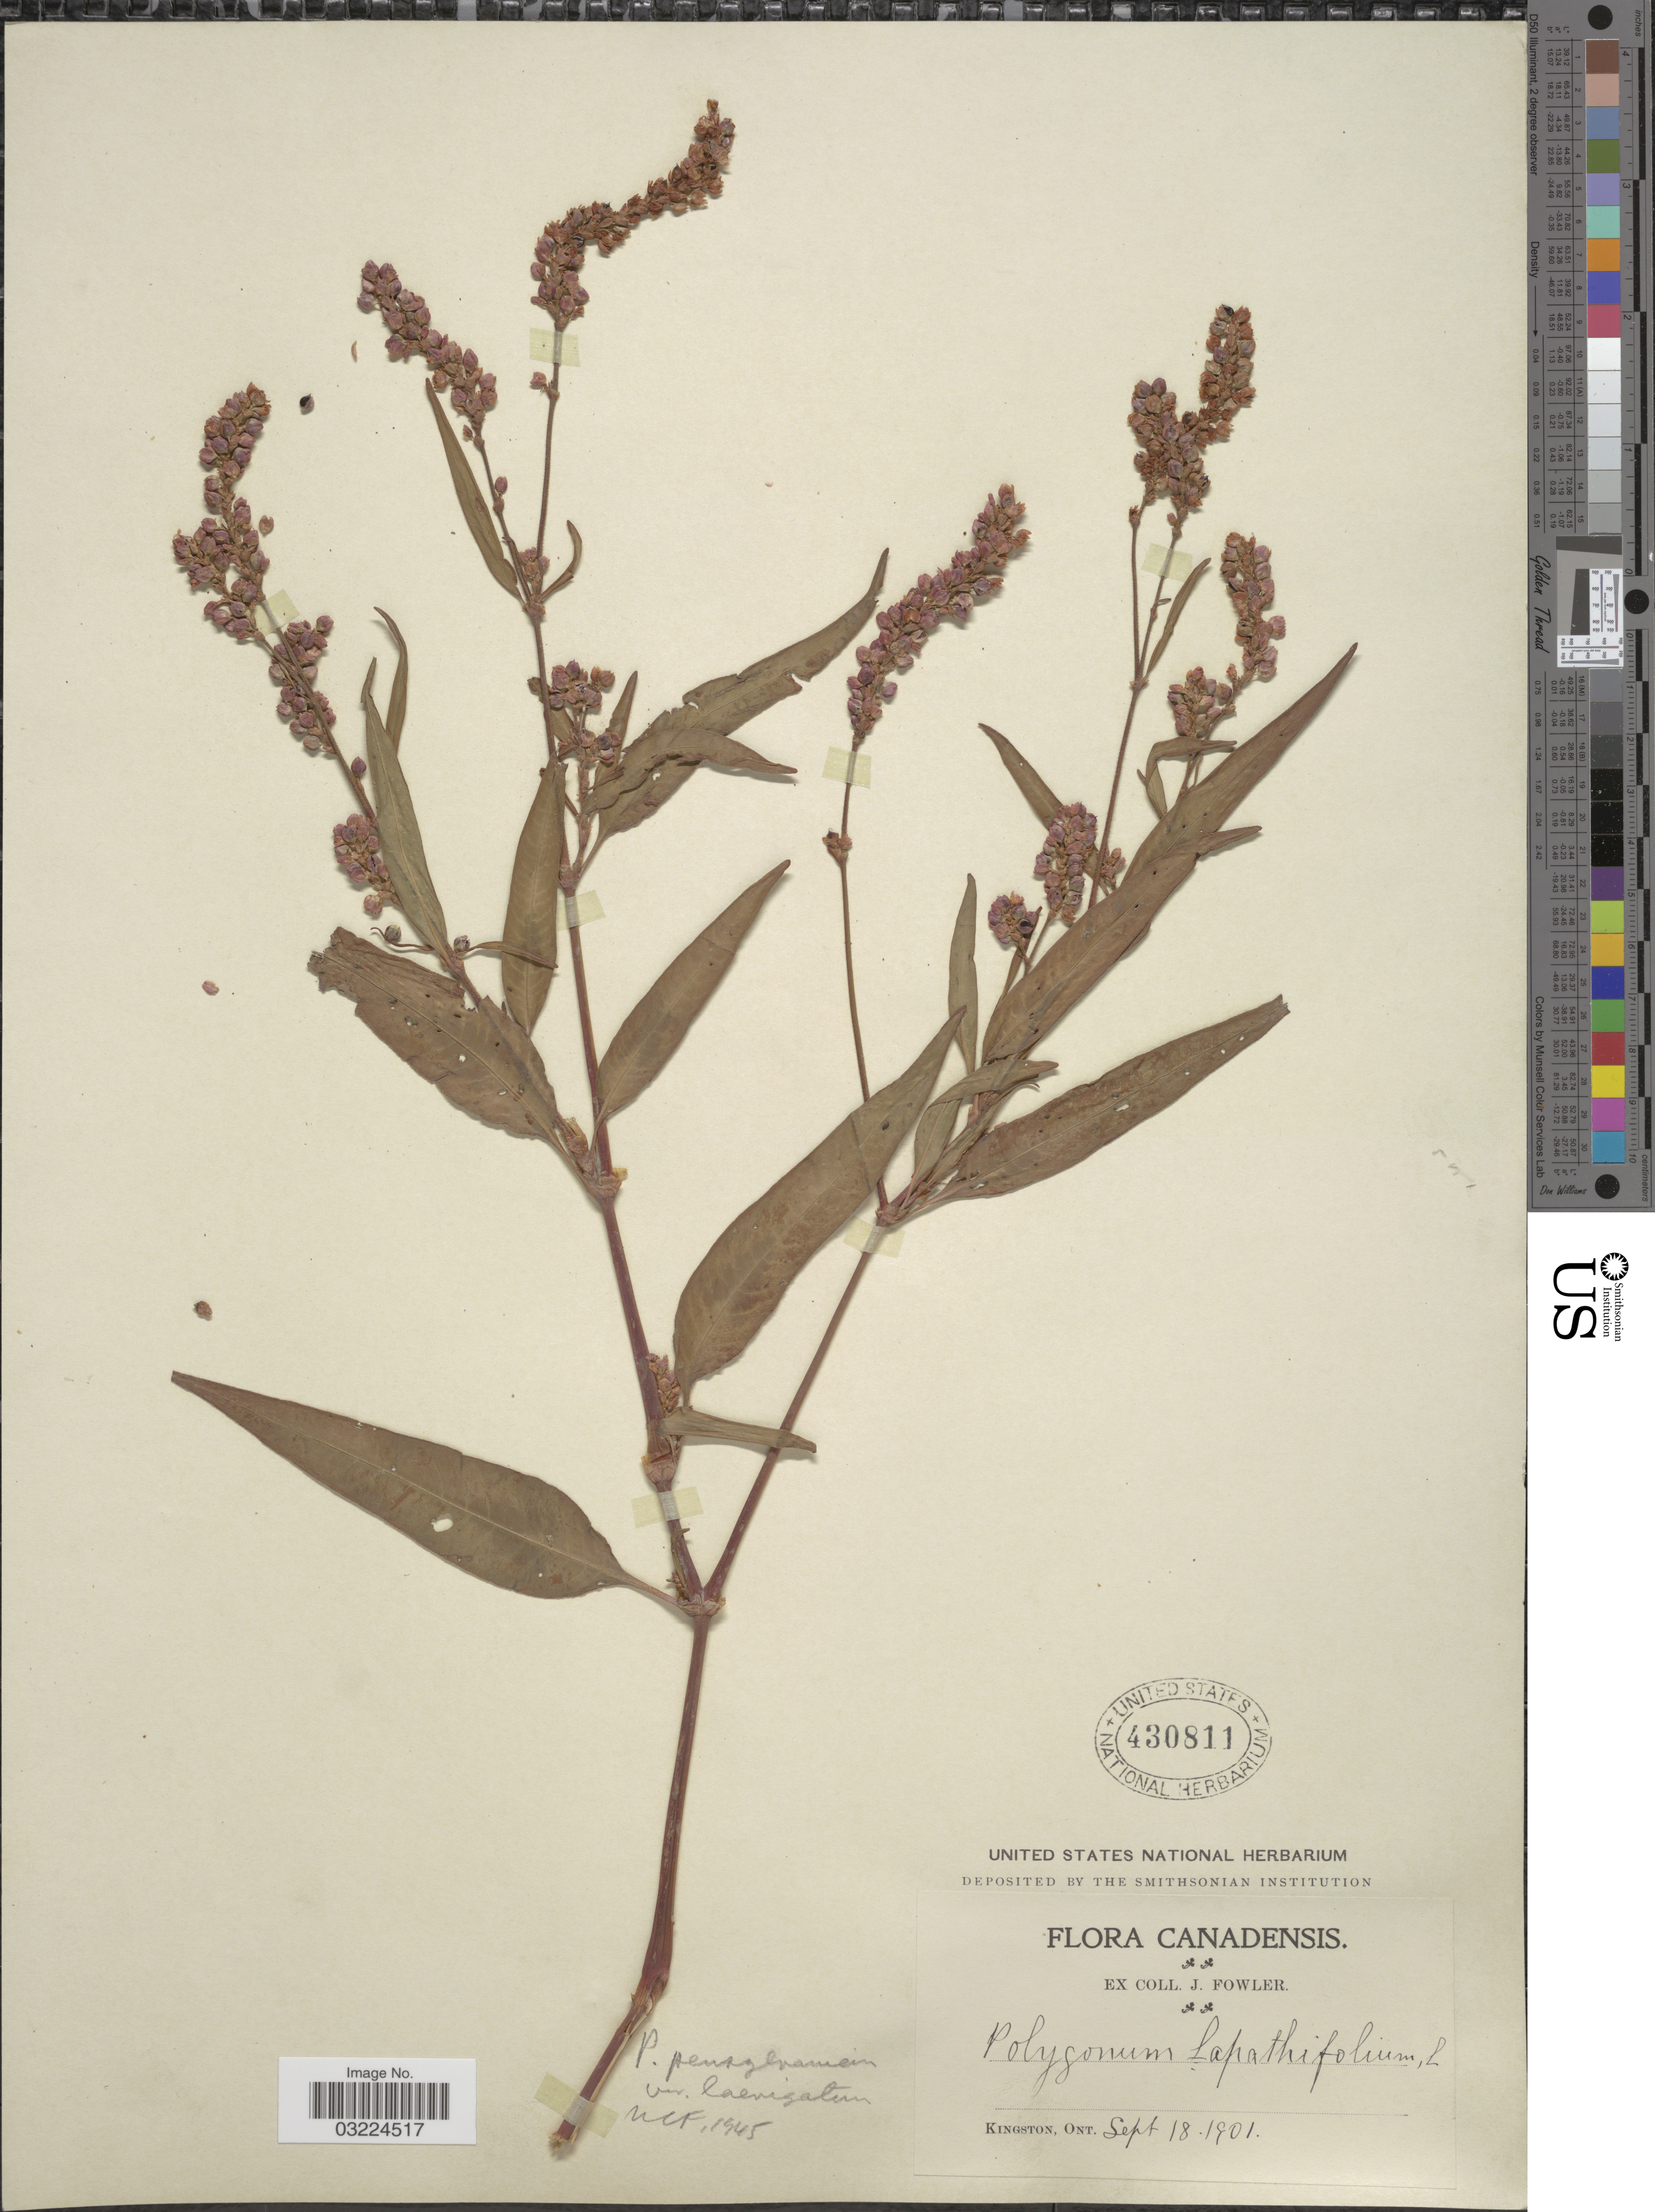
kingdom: Plantae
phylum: Tracheophyta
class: Magnoliopsida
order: Caryophyllales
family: Polygonaceae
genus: Persicaria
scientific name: Persicaria pensylvanica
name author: (L.) M. Gómez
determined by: Atha, D. E.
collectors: J. Fowler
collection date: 1901-09-18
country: Canada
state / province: Ontario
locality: Kingston, Ont.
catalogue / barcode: US 430811